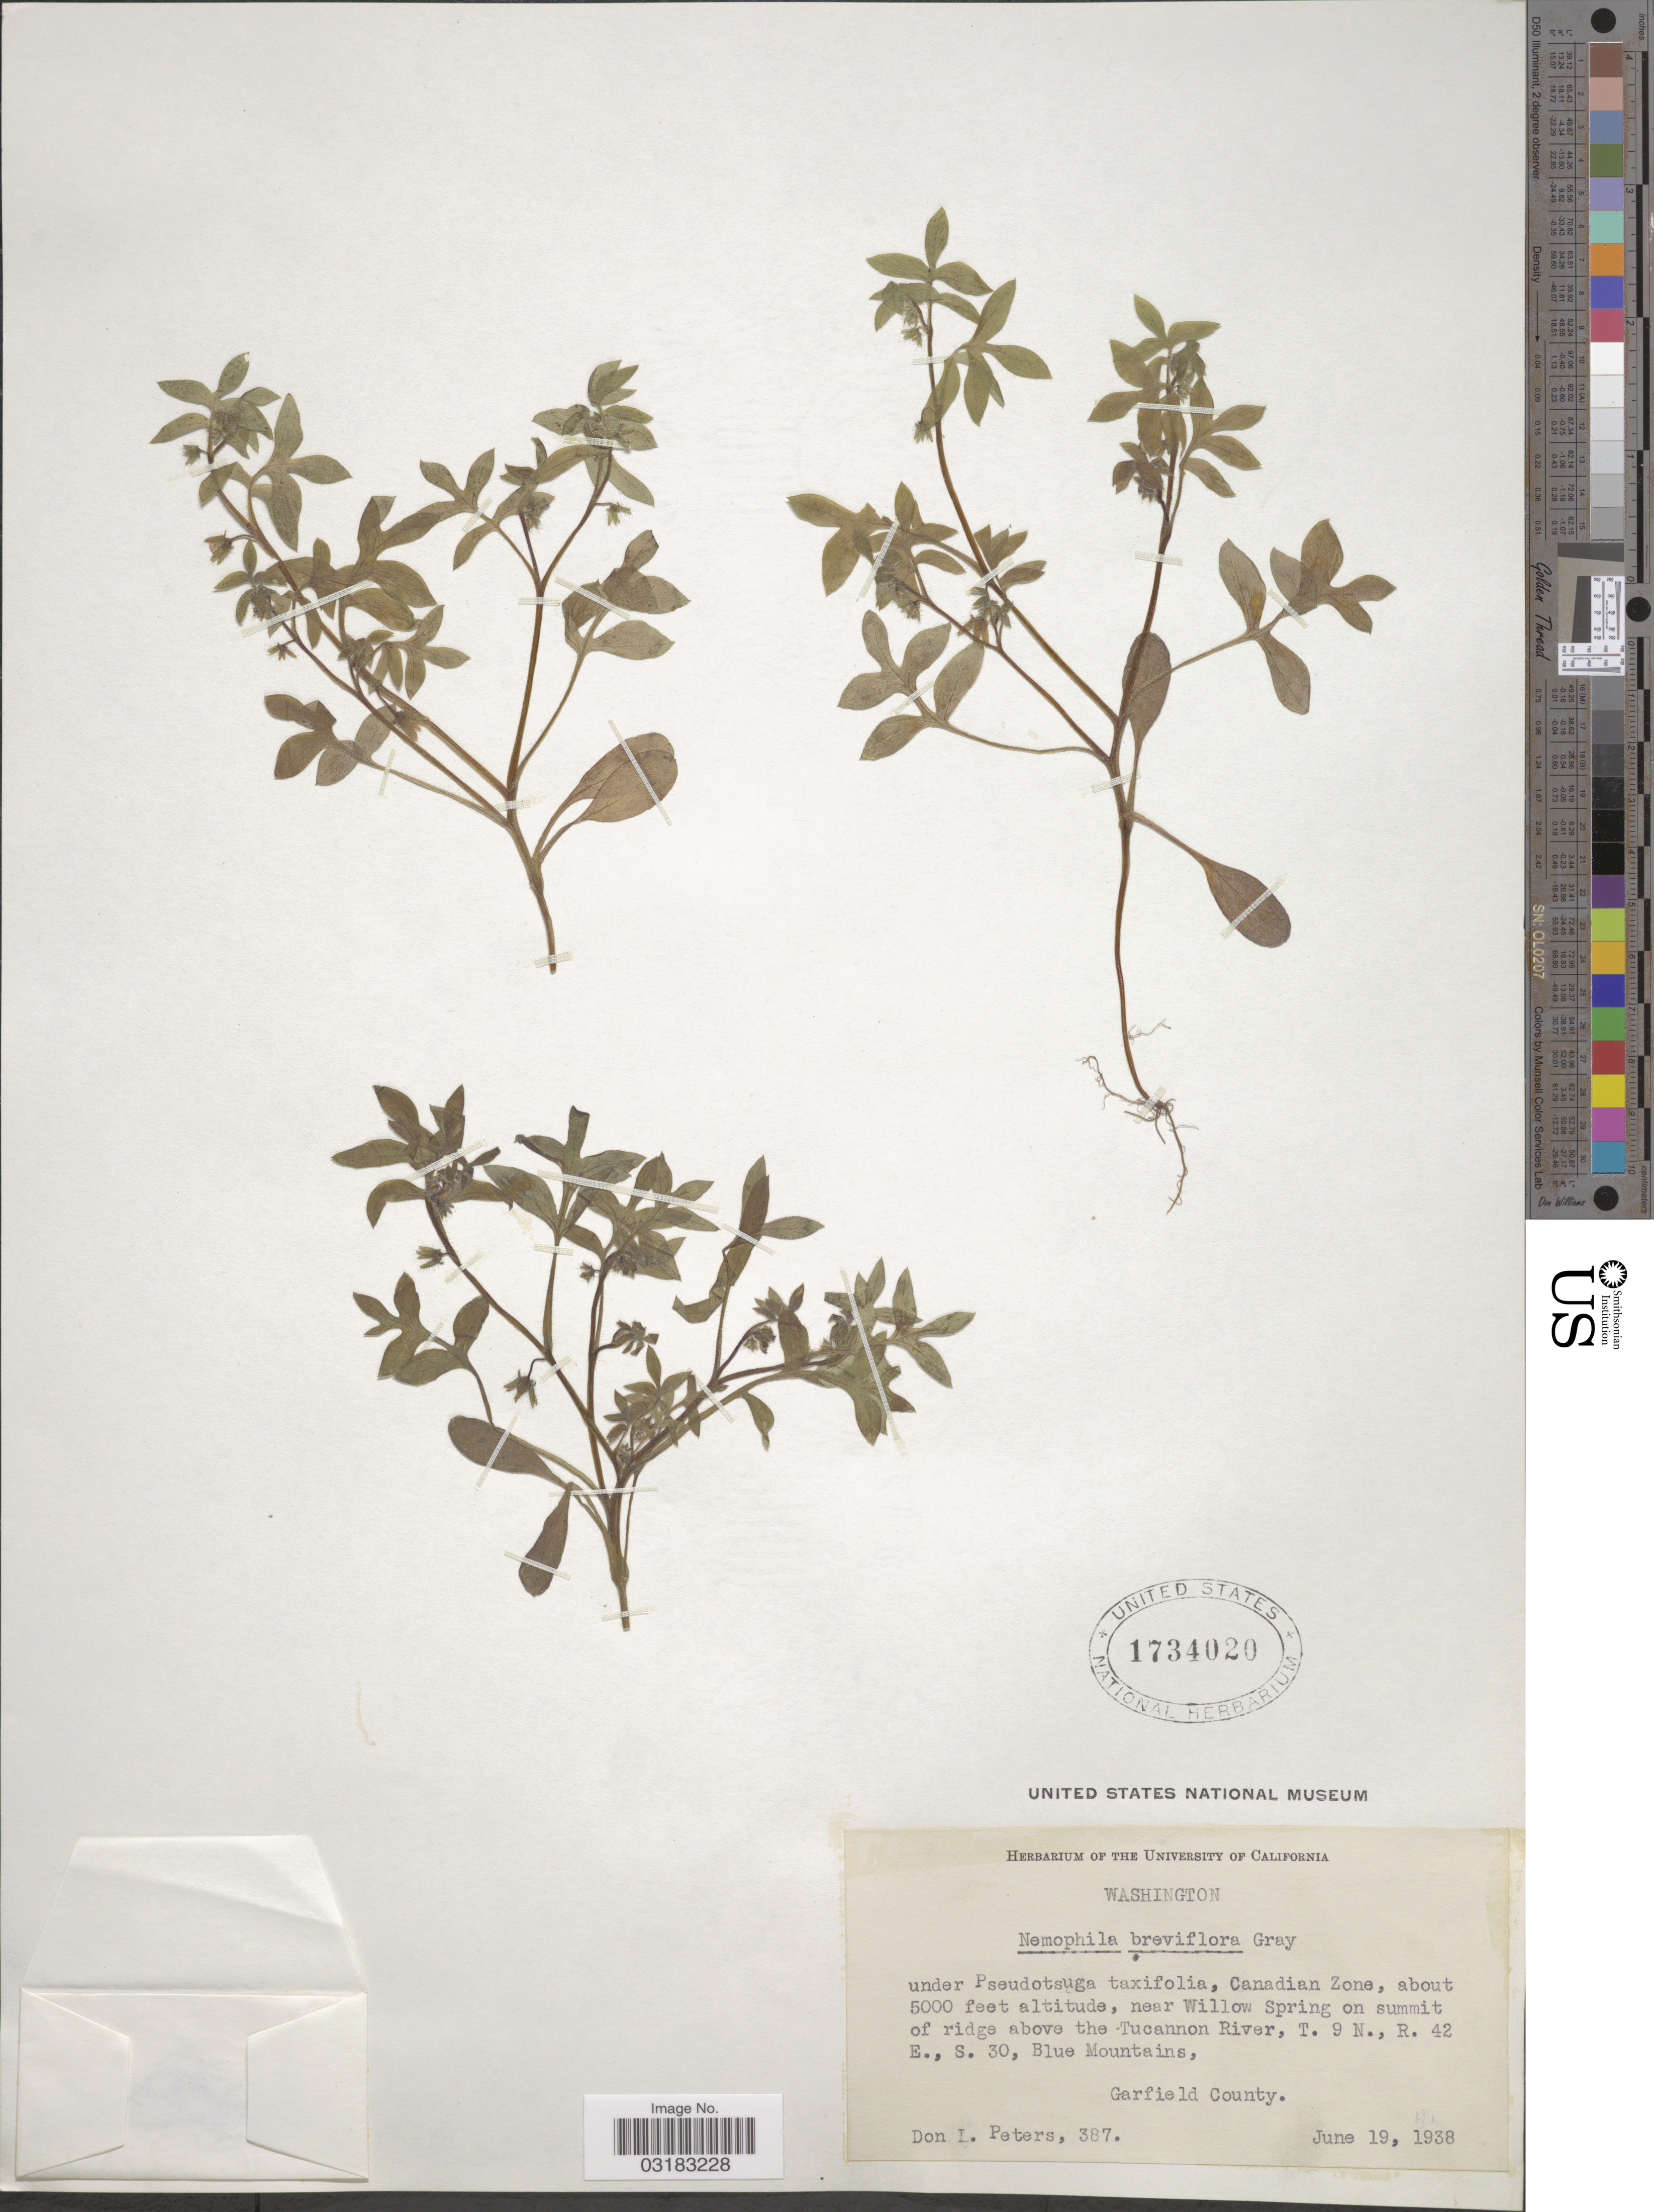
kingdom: Plantae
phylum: Tracheophyta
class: Magnoliopsida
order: Boraginales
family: Hydrophyllaceae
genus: Nemophila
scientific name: Nemophila breviflora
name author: A. Gray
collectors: D. Peters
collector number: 387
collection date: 1938-06-19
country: United States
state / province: Washington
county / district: Garfield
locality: Canadian Zone, near Willow Spring on summit of ridge above the Tucannon River, T. 9 N., R. 42 E., S. 30, Blue Mountains, Garfield County.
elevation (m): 1524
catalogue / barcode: US 1734020